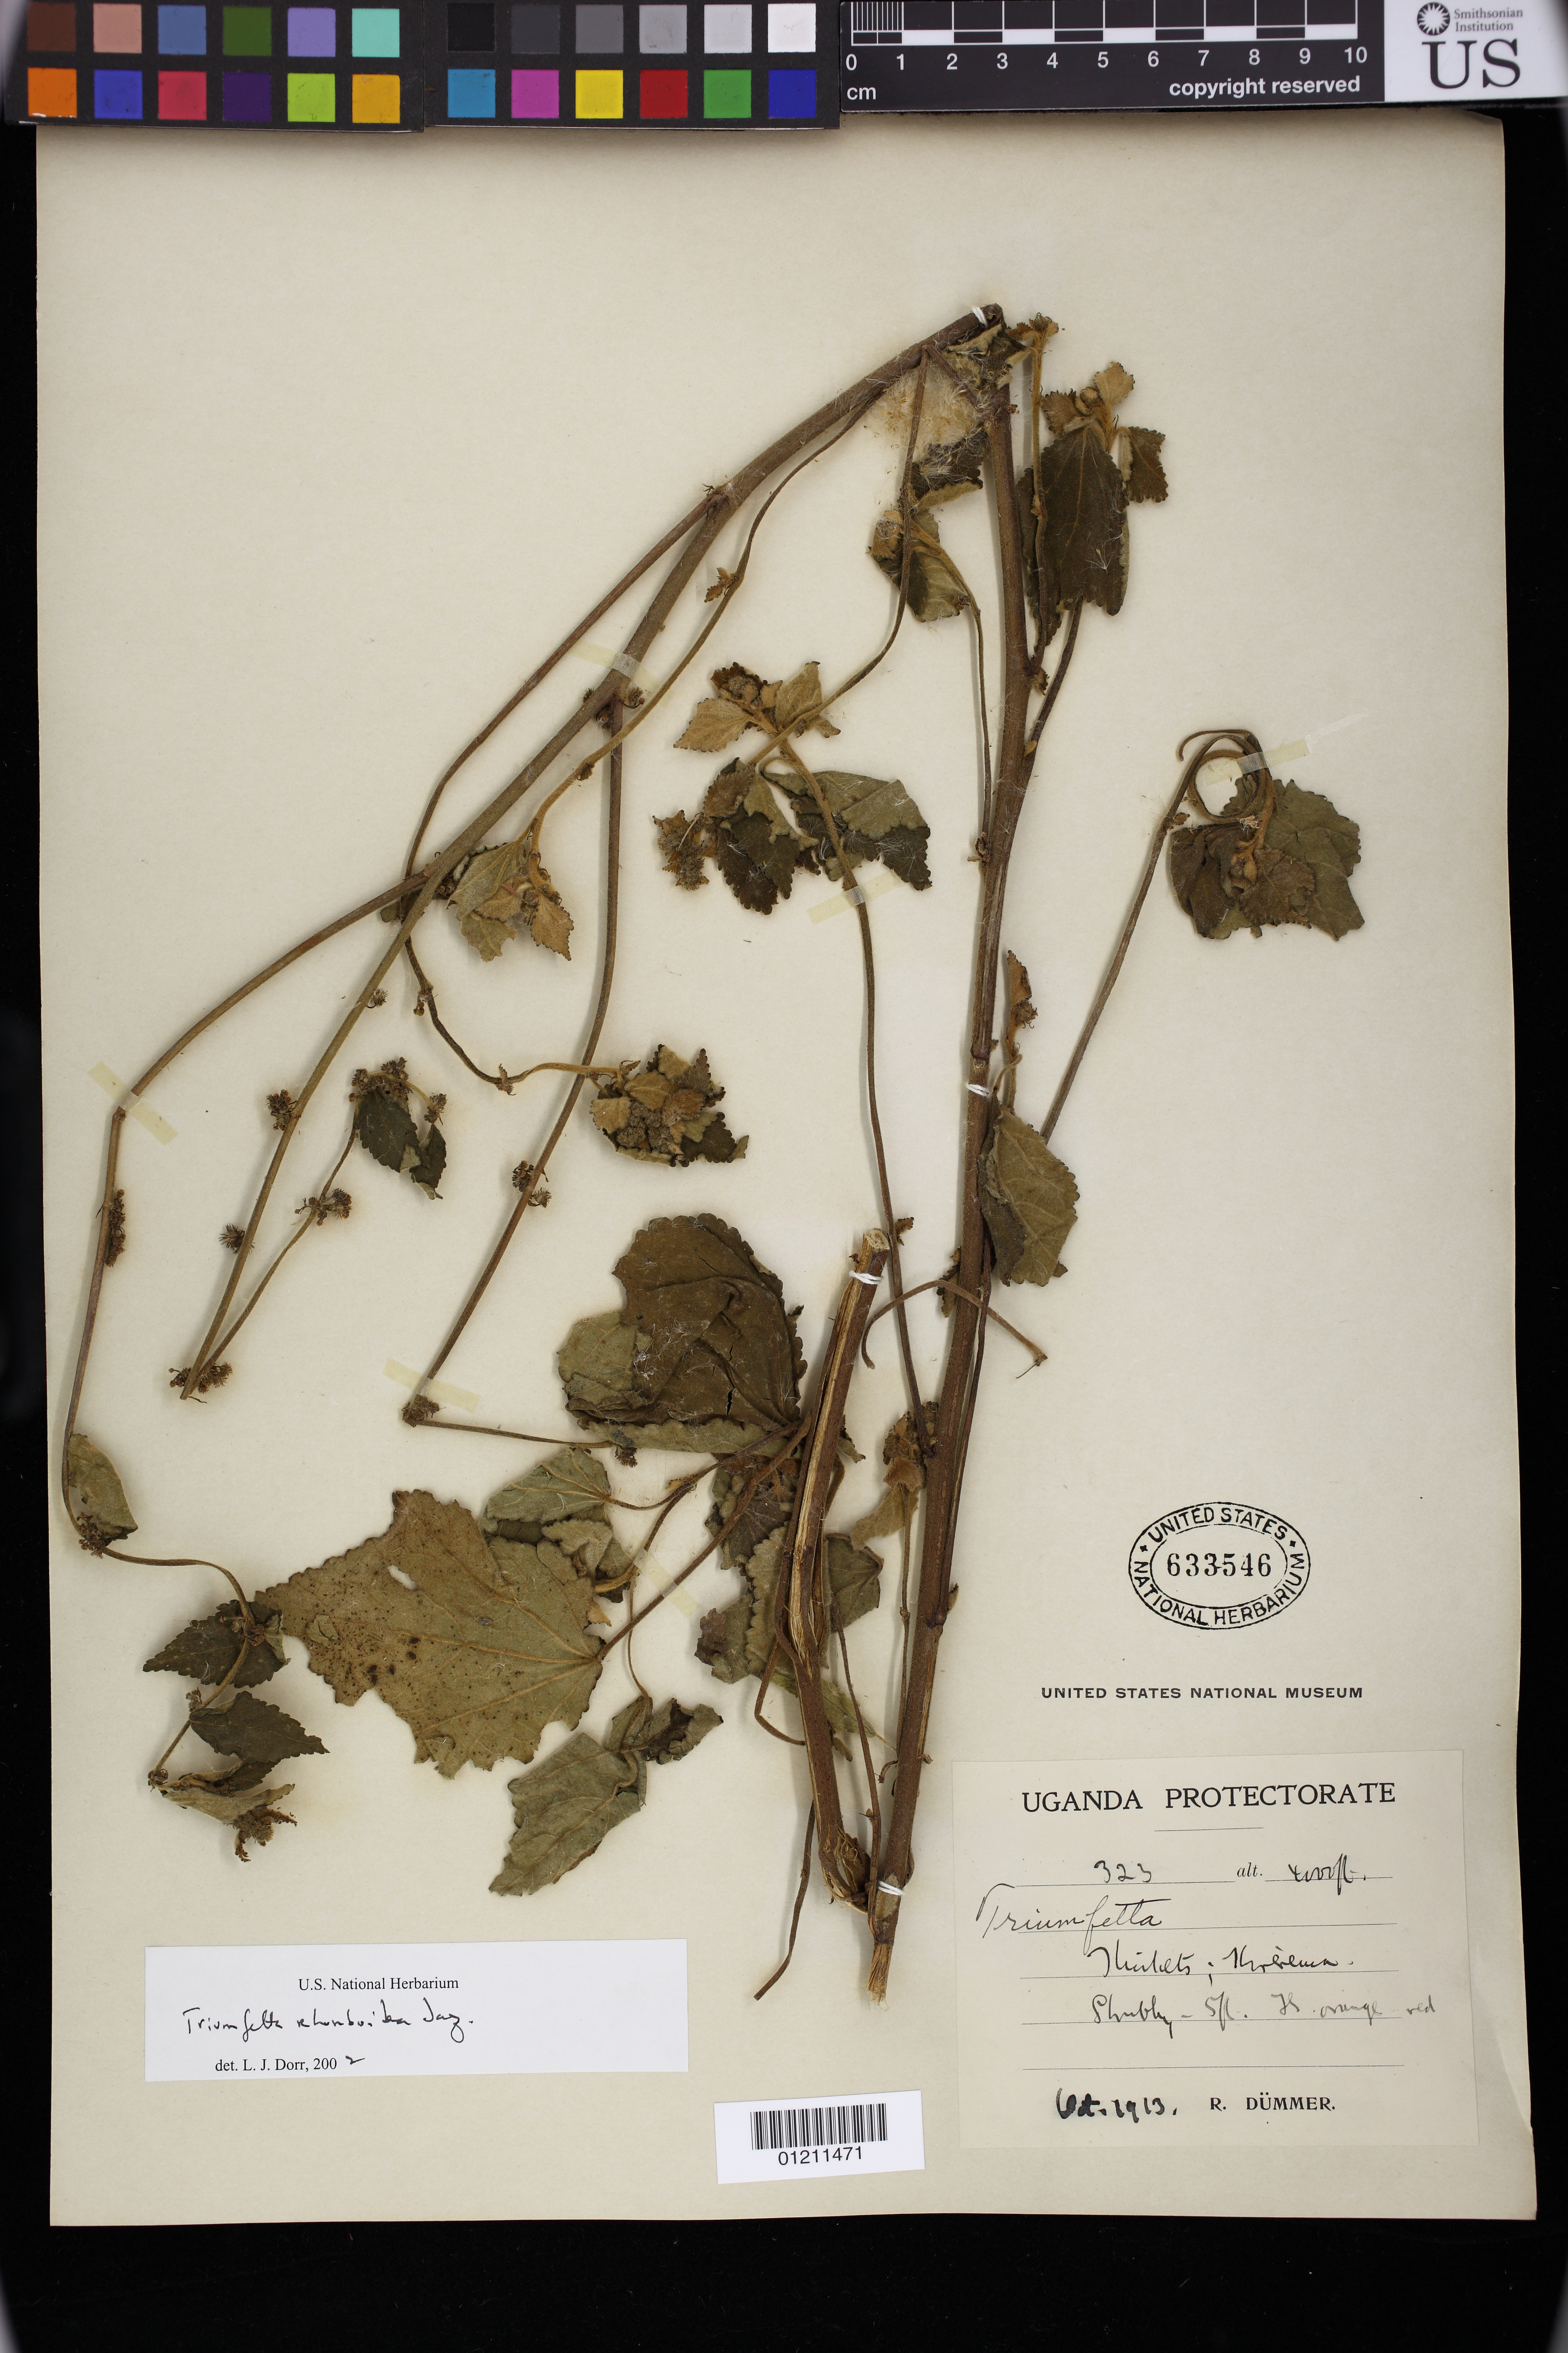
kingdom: Plantae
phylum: Tracheophyta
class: Magnoliopsida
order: Malvales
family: Malvaceae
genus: Triumfetta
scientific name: Triumfetta rhomboidea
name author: Jacq.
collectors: R. A. Dümmer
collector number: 323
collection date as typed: Oct 1913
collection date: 1913-10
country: Uganda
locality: Thribluva (sp.?)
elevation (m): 1219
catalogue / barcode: US 633546